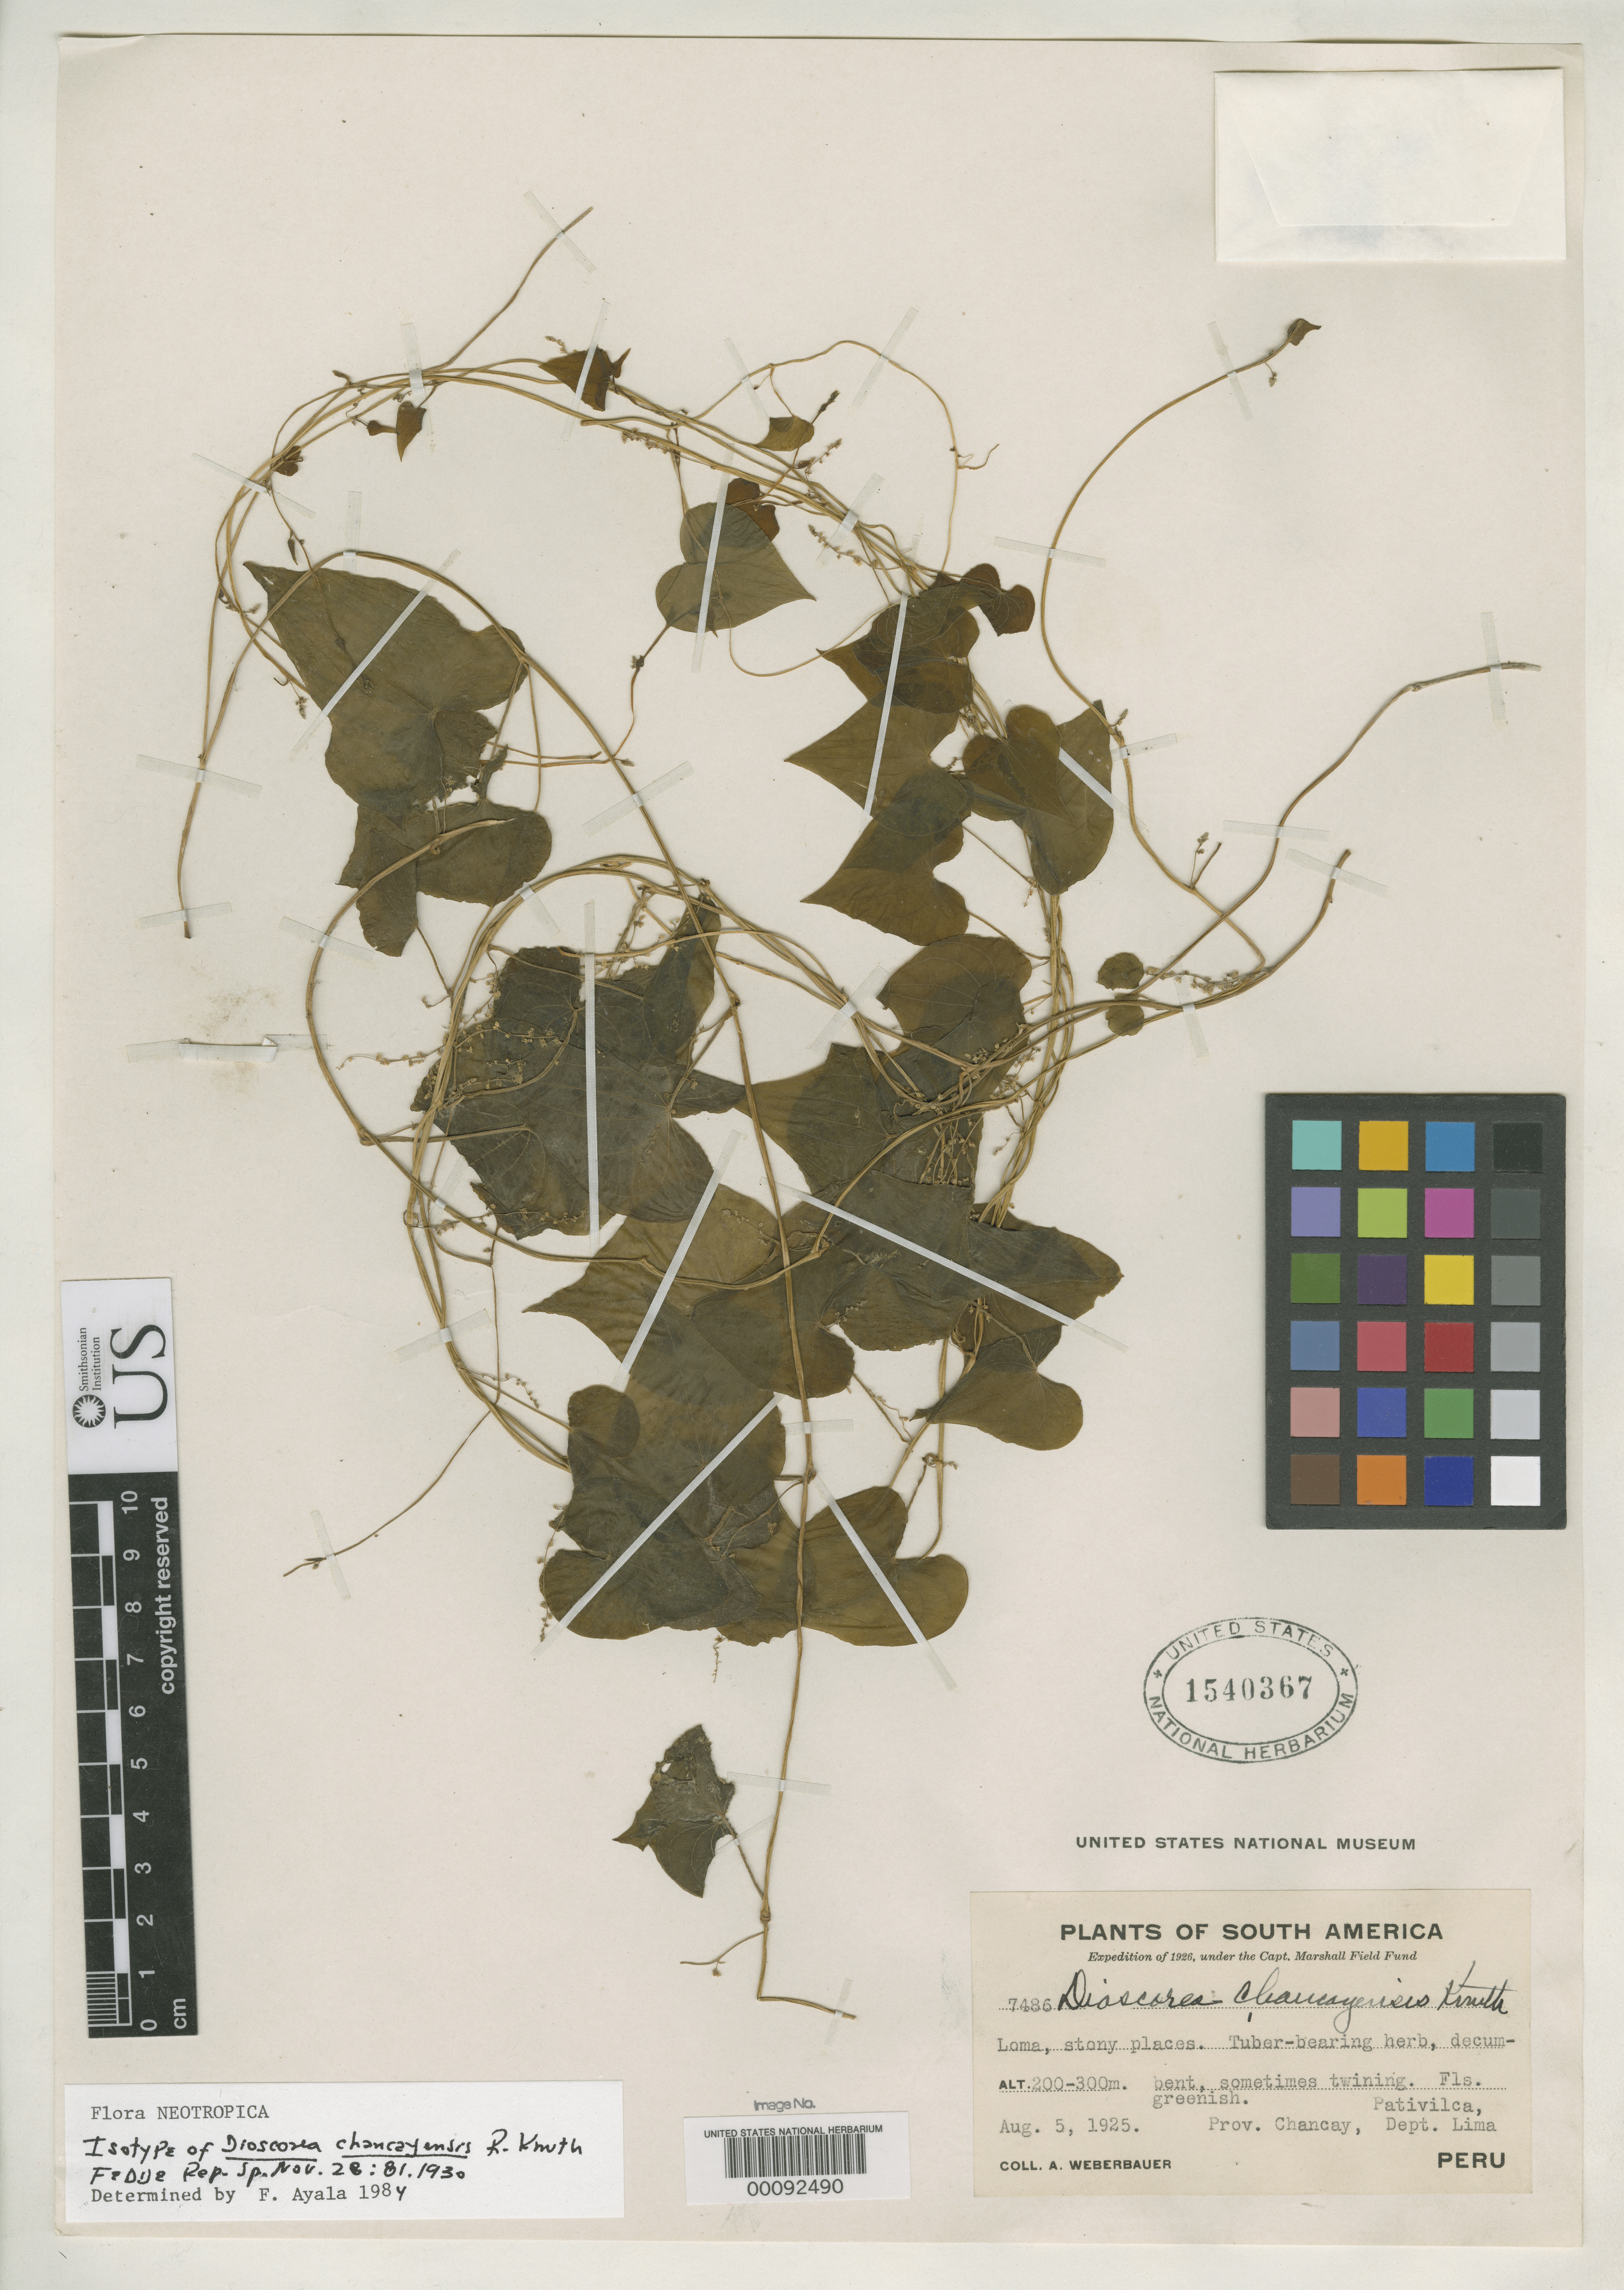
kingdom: Plantae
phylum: Tracheophyta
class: Liliopsida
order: Dioscoreales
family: Dioscoreaceae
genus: Dioscorea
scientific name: Dioscorea chancayensis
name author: R. Knuth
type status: Isotype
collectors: A. Weberbauer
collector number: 7486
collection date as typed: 05 Aug 1925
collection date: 1925-08-05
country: Peru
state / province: Lima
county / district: Huaral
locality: Pativilca.. Chancay.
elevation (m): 200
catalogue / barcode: US 1540367